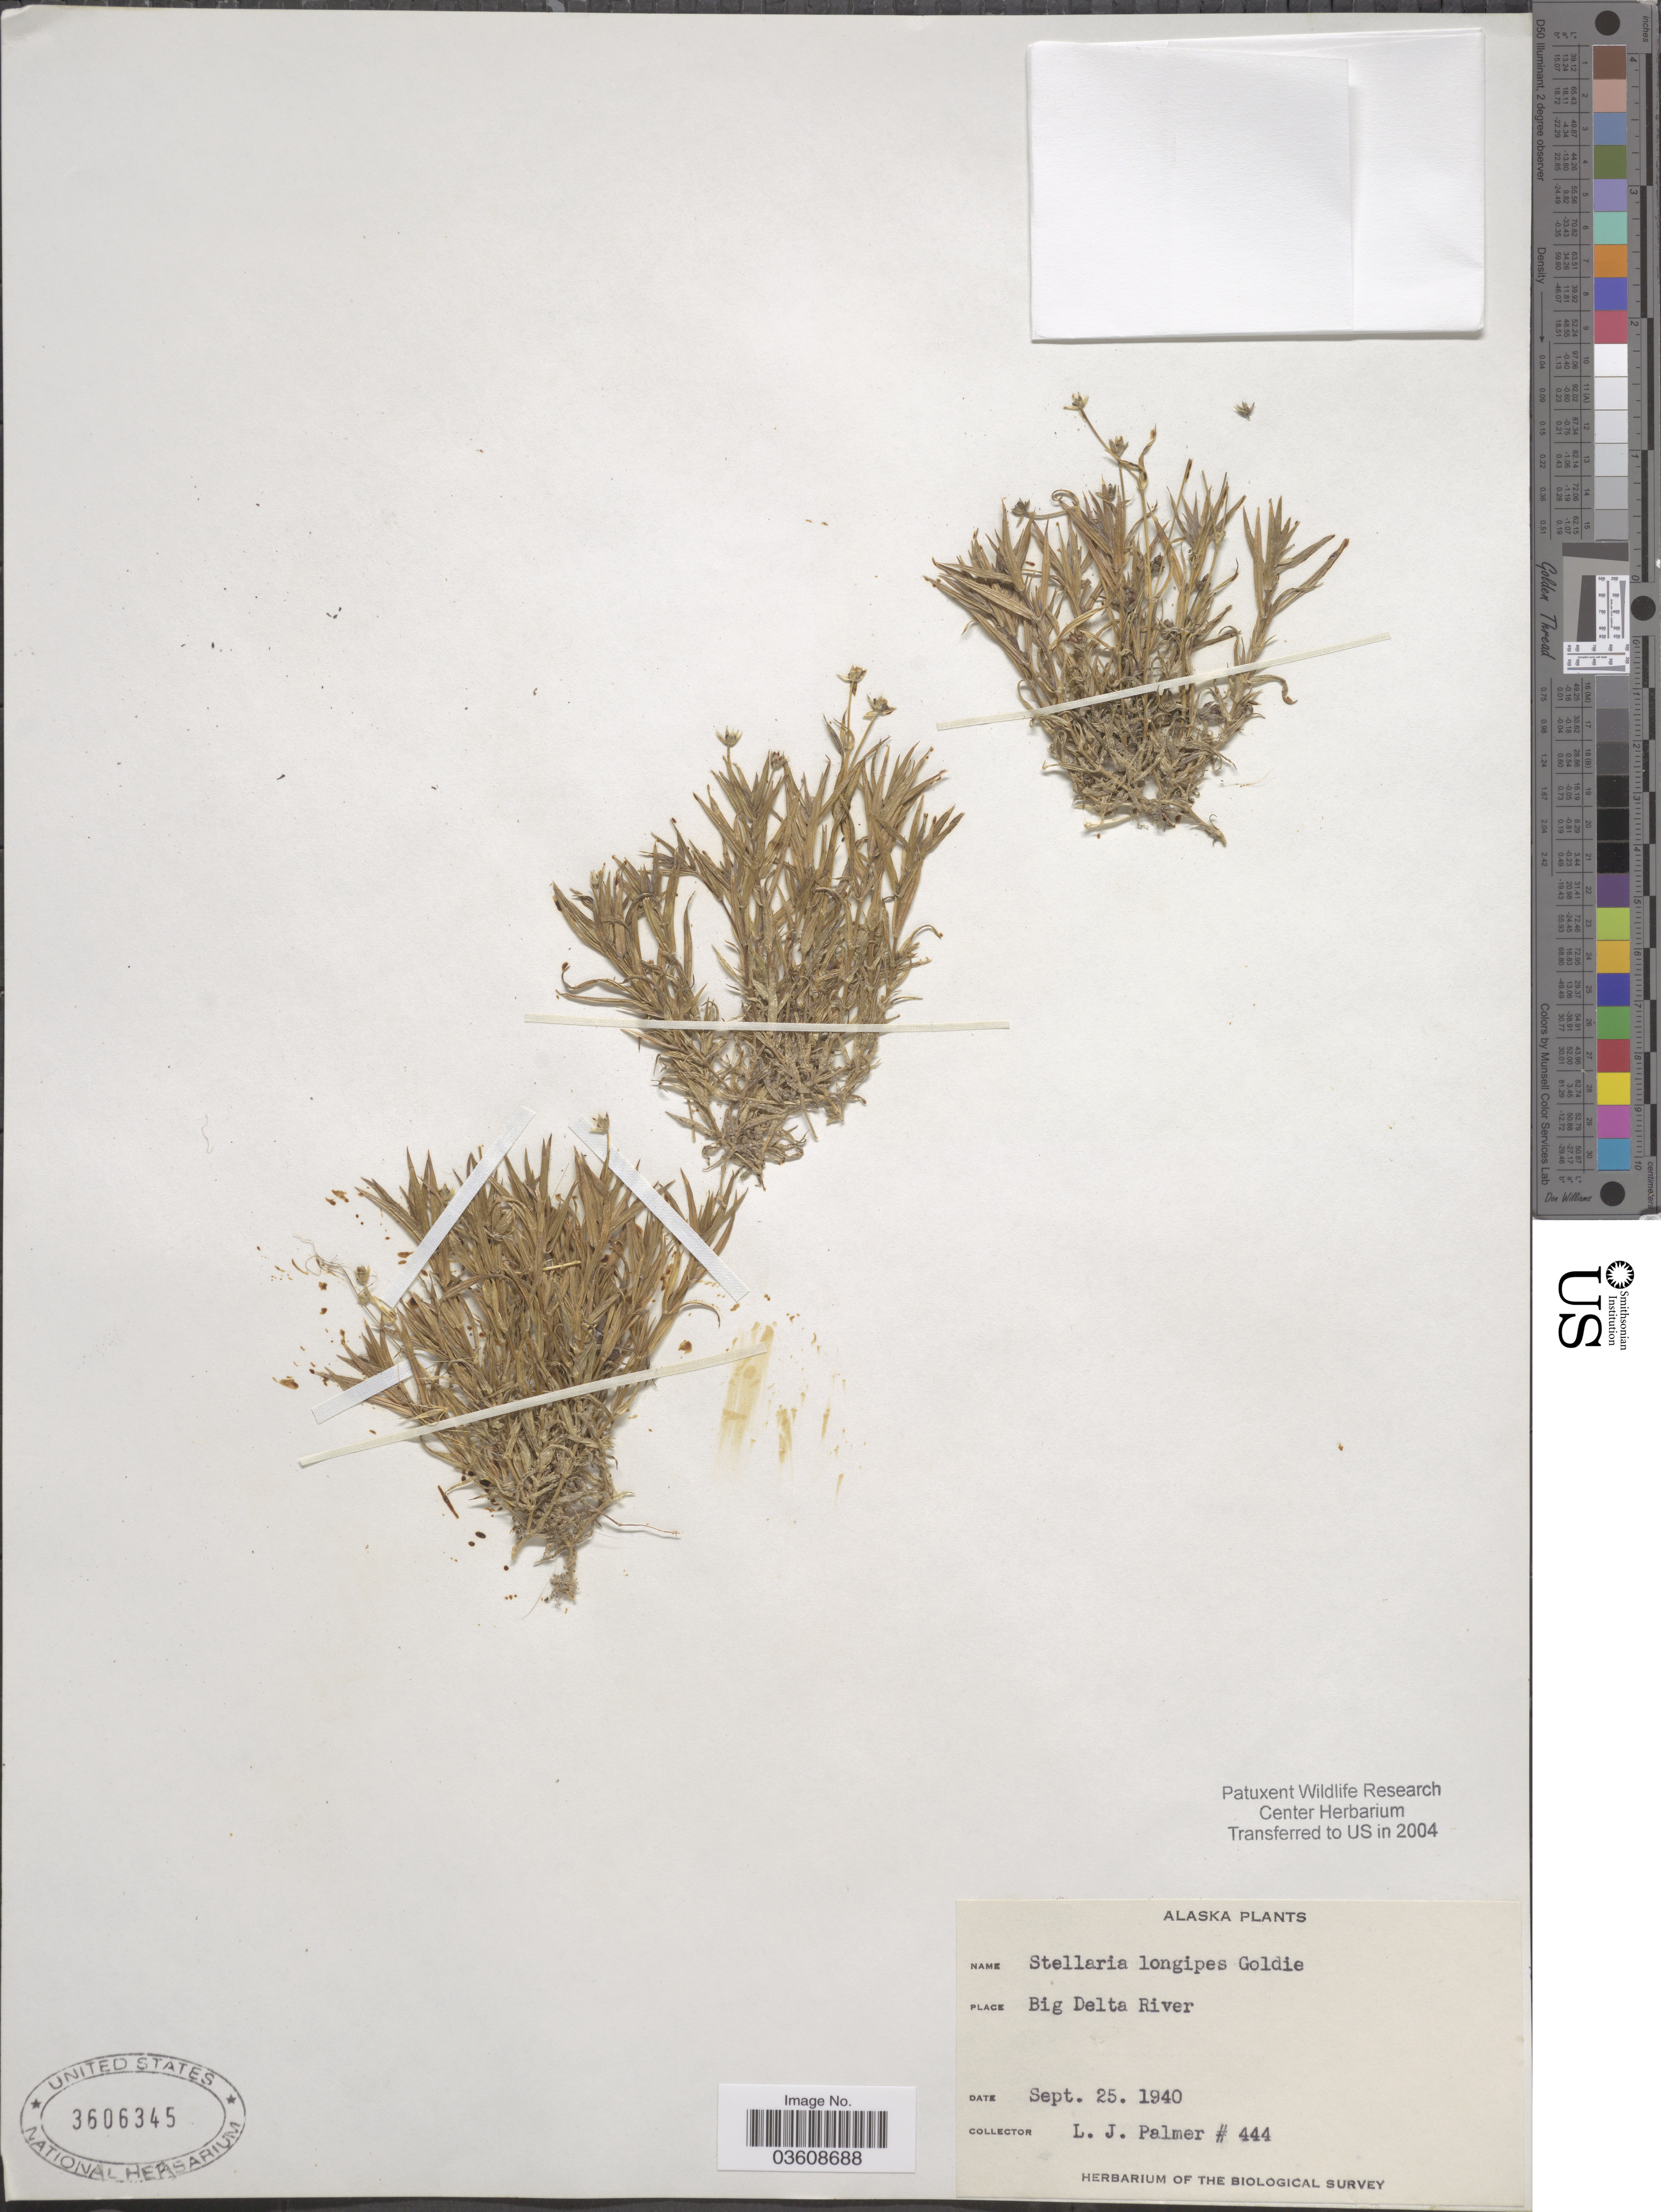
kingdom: Plantae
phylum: Tracheophyta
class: Magnoliopsida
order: Caryophyllales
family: Caryophyllaceae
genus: Stellaria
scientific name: Stellaria longipes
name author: Goldie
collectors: L. J. Palmer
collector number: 444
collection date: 1940-09-25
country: United States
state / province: Alaska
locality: Big Delta River.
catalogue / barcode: US 3606345